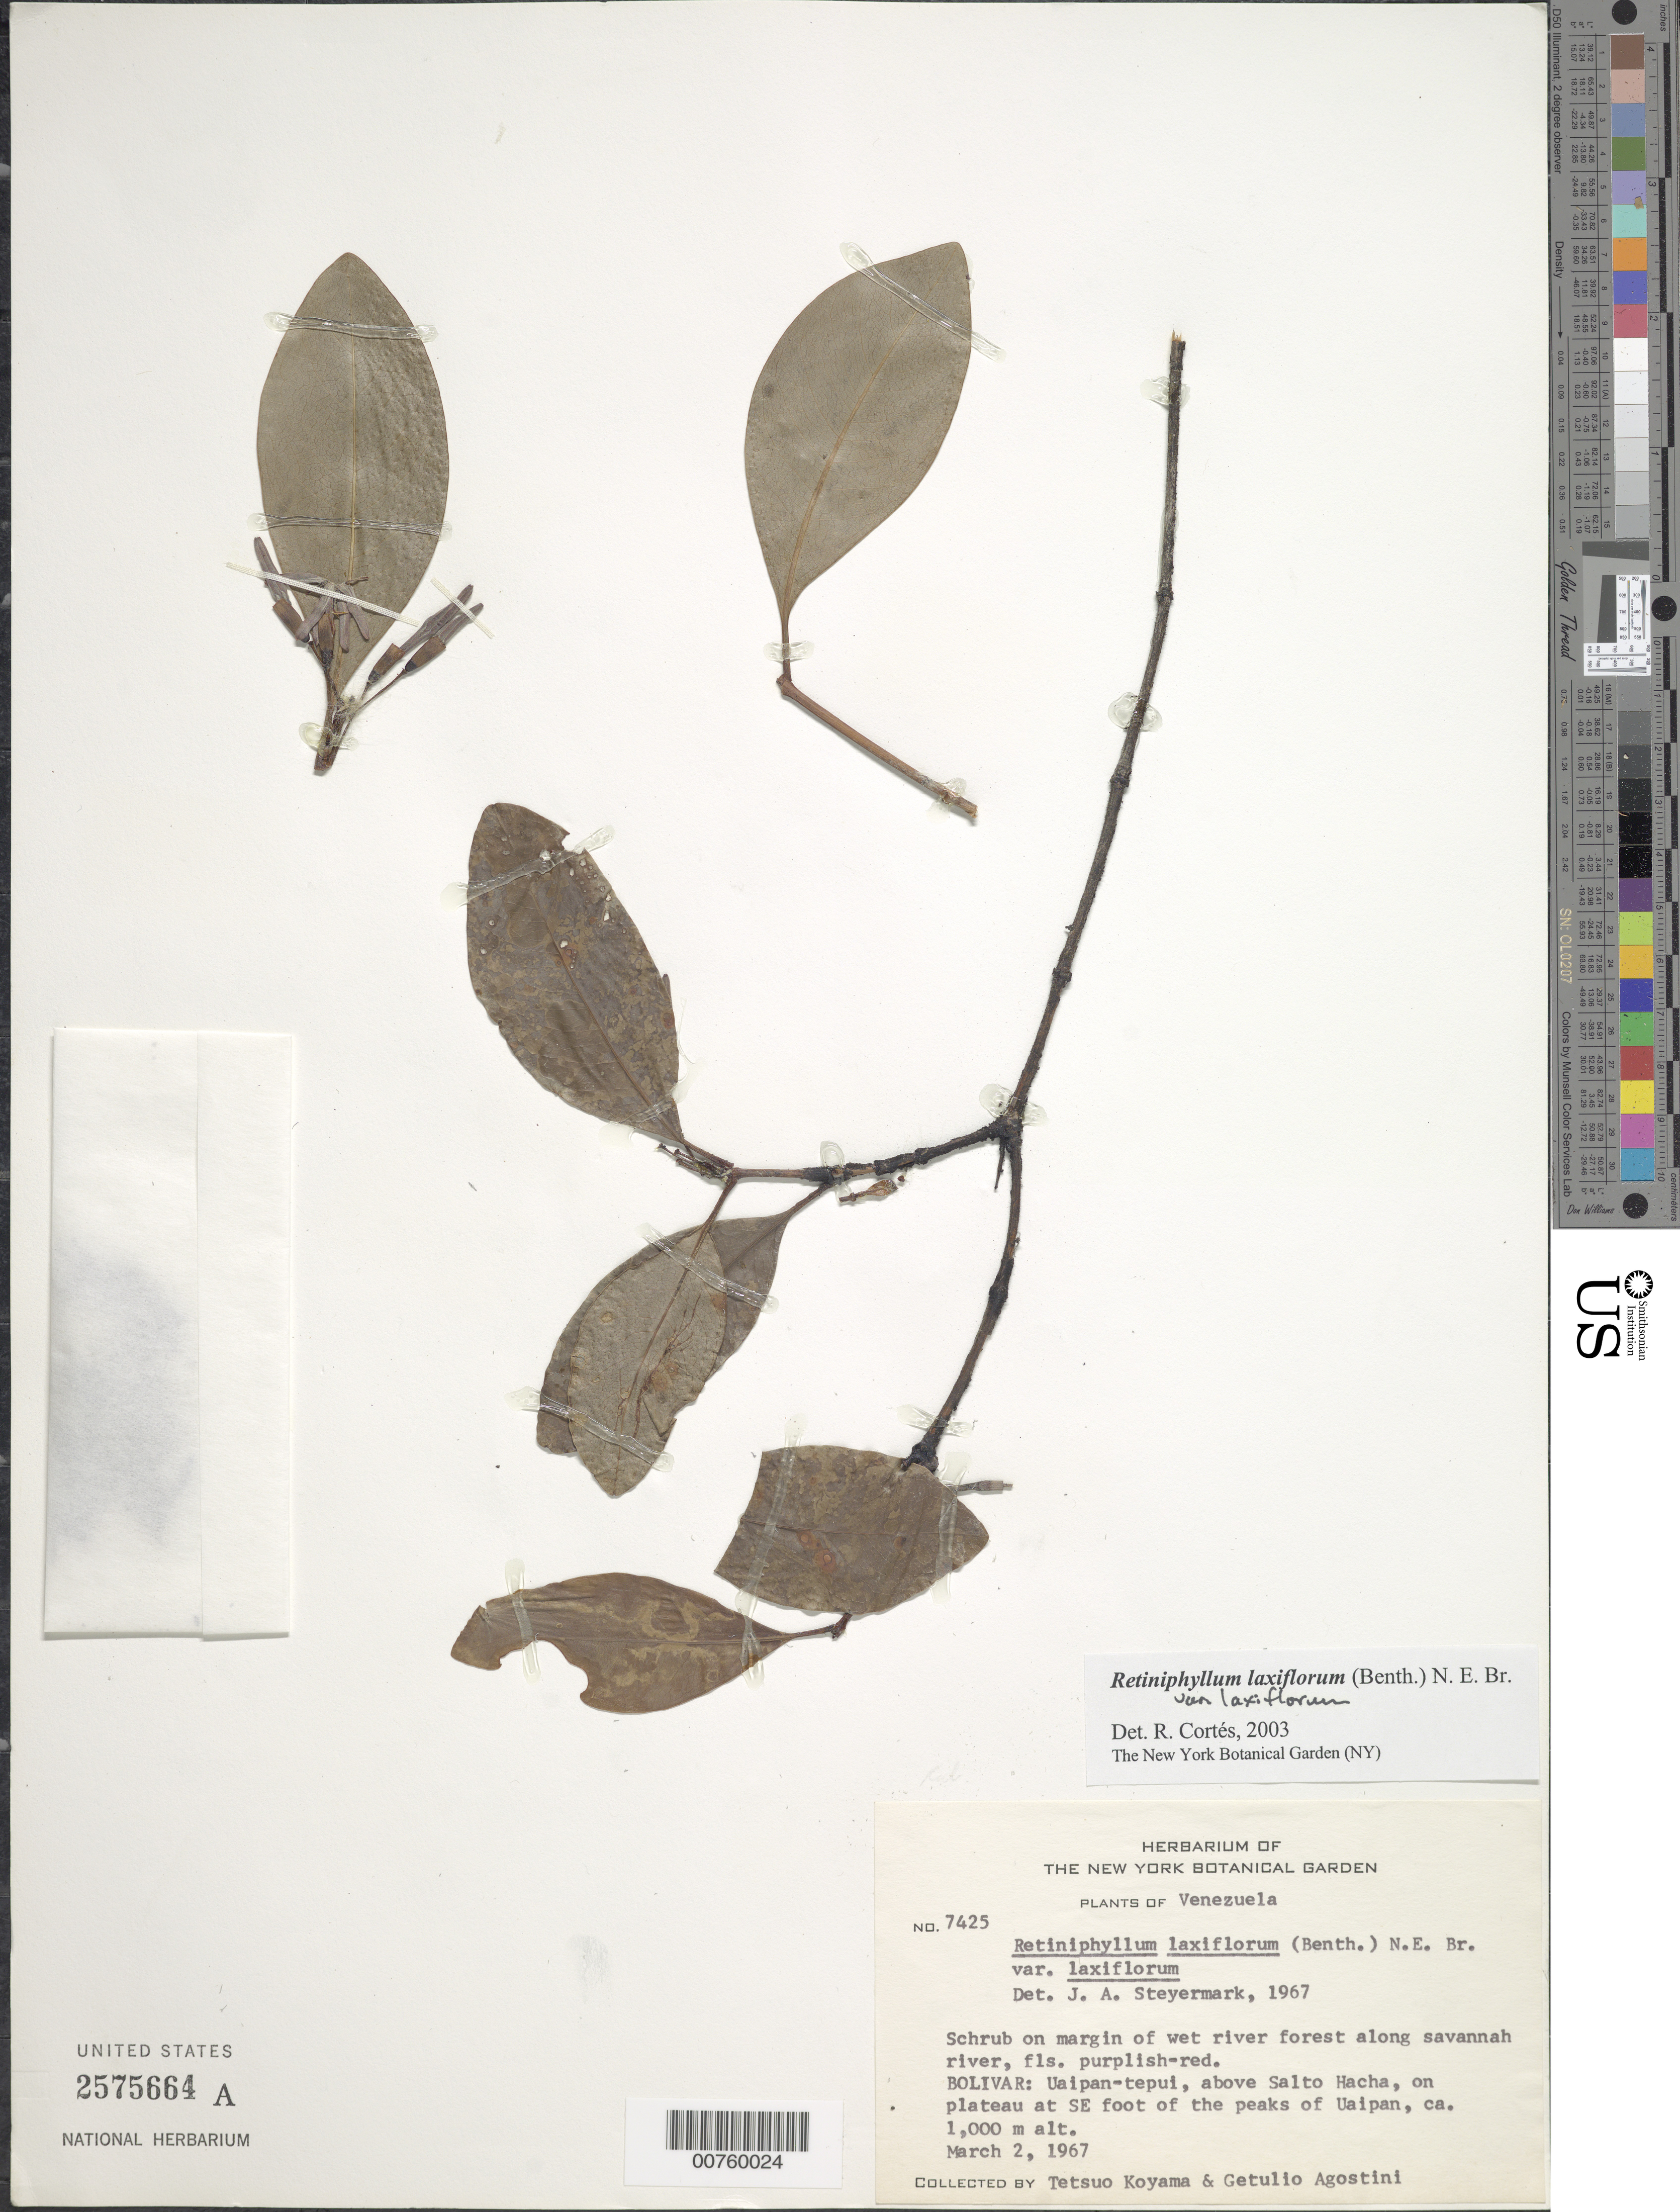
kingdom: Plantae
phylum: Tracheophyta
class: Magnoliopsida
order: Gentianales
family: Rubiaceae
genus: Retiniphyllum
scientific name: Retiniphyllum laxiflorum var. laxiflorum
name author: (Benth.) N.E. Br.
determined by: Cortes R., G.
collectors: T. Koyama & G. Agostini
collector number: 7425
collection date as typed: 2-Mar-67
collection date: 1967-03-02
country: Venezuela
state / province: Bolívar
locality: Uaipan-tepuí, above Salto Hacha, at SE foot of the peaks of Uaipan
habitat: Margen of wet river forest along savanna river; on plateau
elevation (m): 1000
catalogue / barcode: US 2575664A